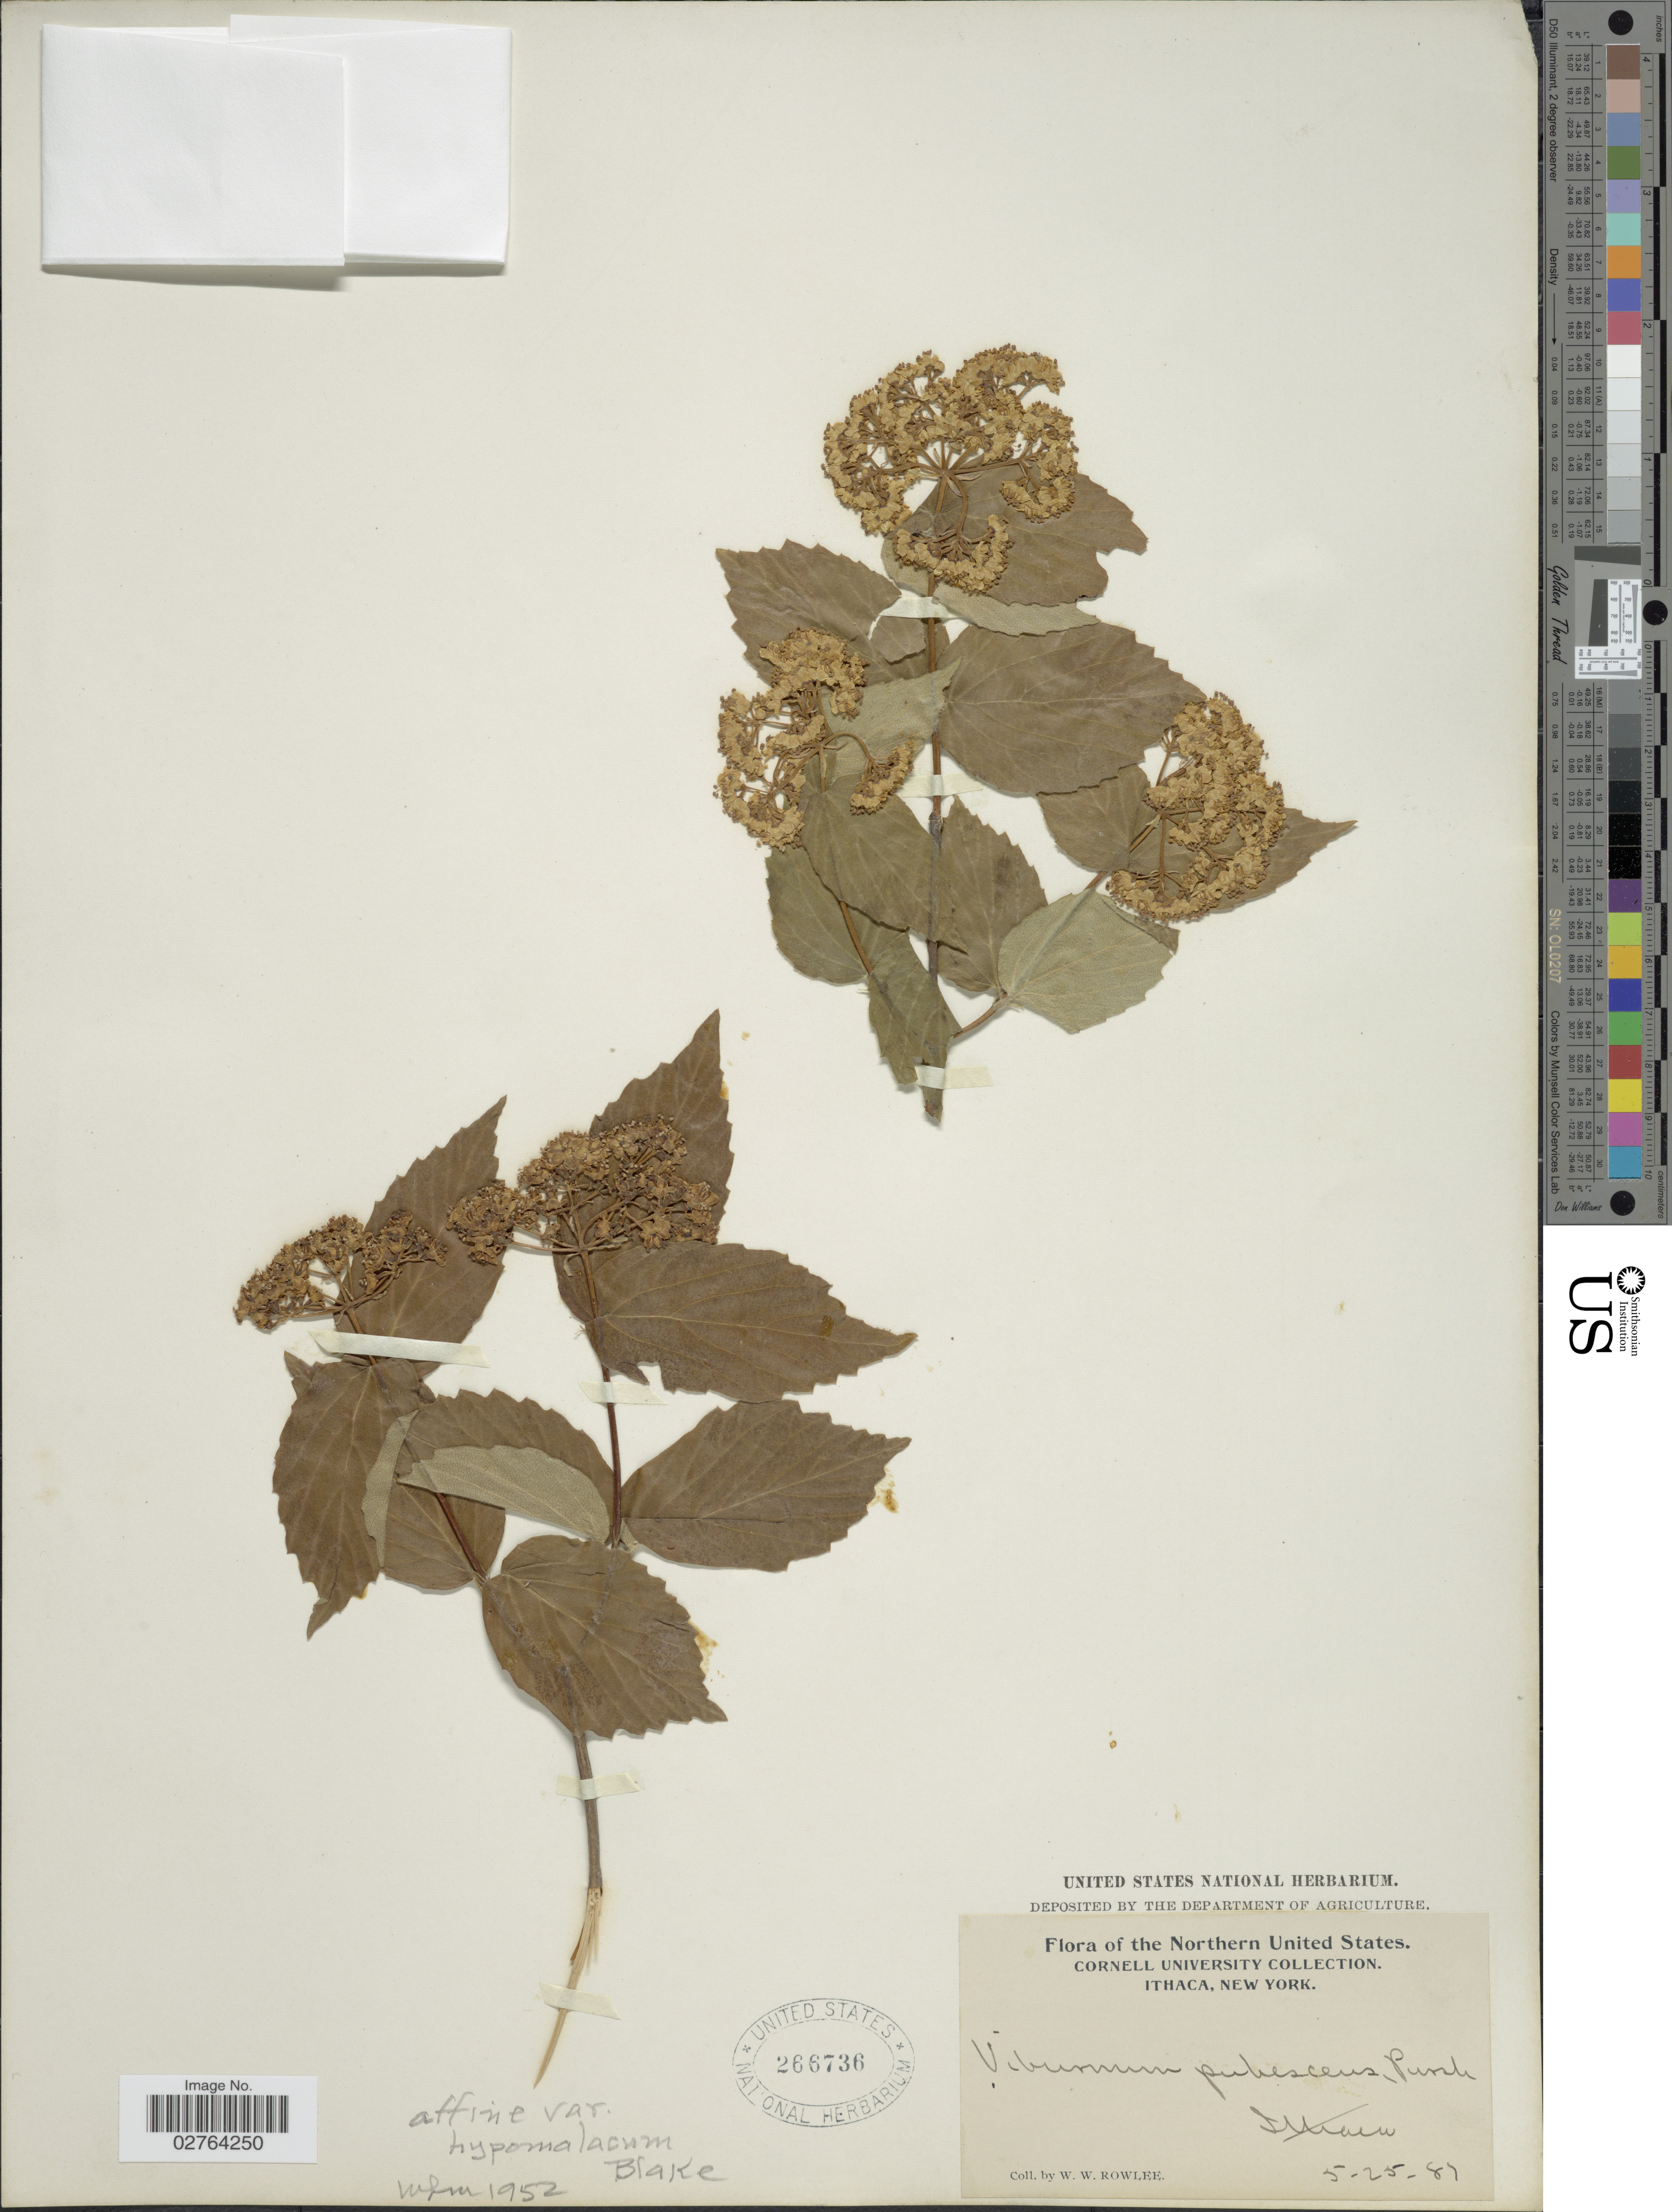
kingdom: Plantae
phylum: Tracheophyta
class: Magnoliopsida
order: Dipsacales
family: Viburnaceae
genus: Viburnum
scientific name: Viburnum rafinesqueanum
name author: Schult.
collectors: W. W. Rowlee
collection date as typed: Transcribed d/m/y: 25/5/87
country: United States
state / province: New York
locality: Northern United States. Ithaca.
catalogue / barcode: US 266736